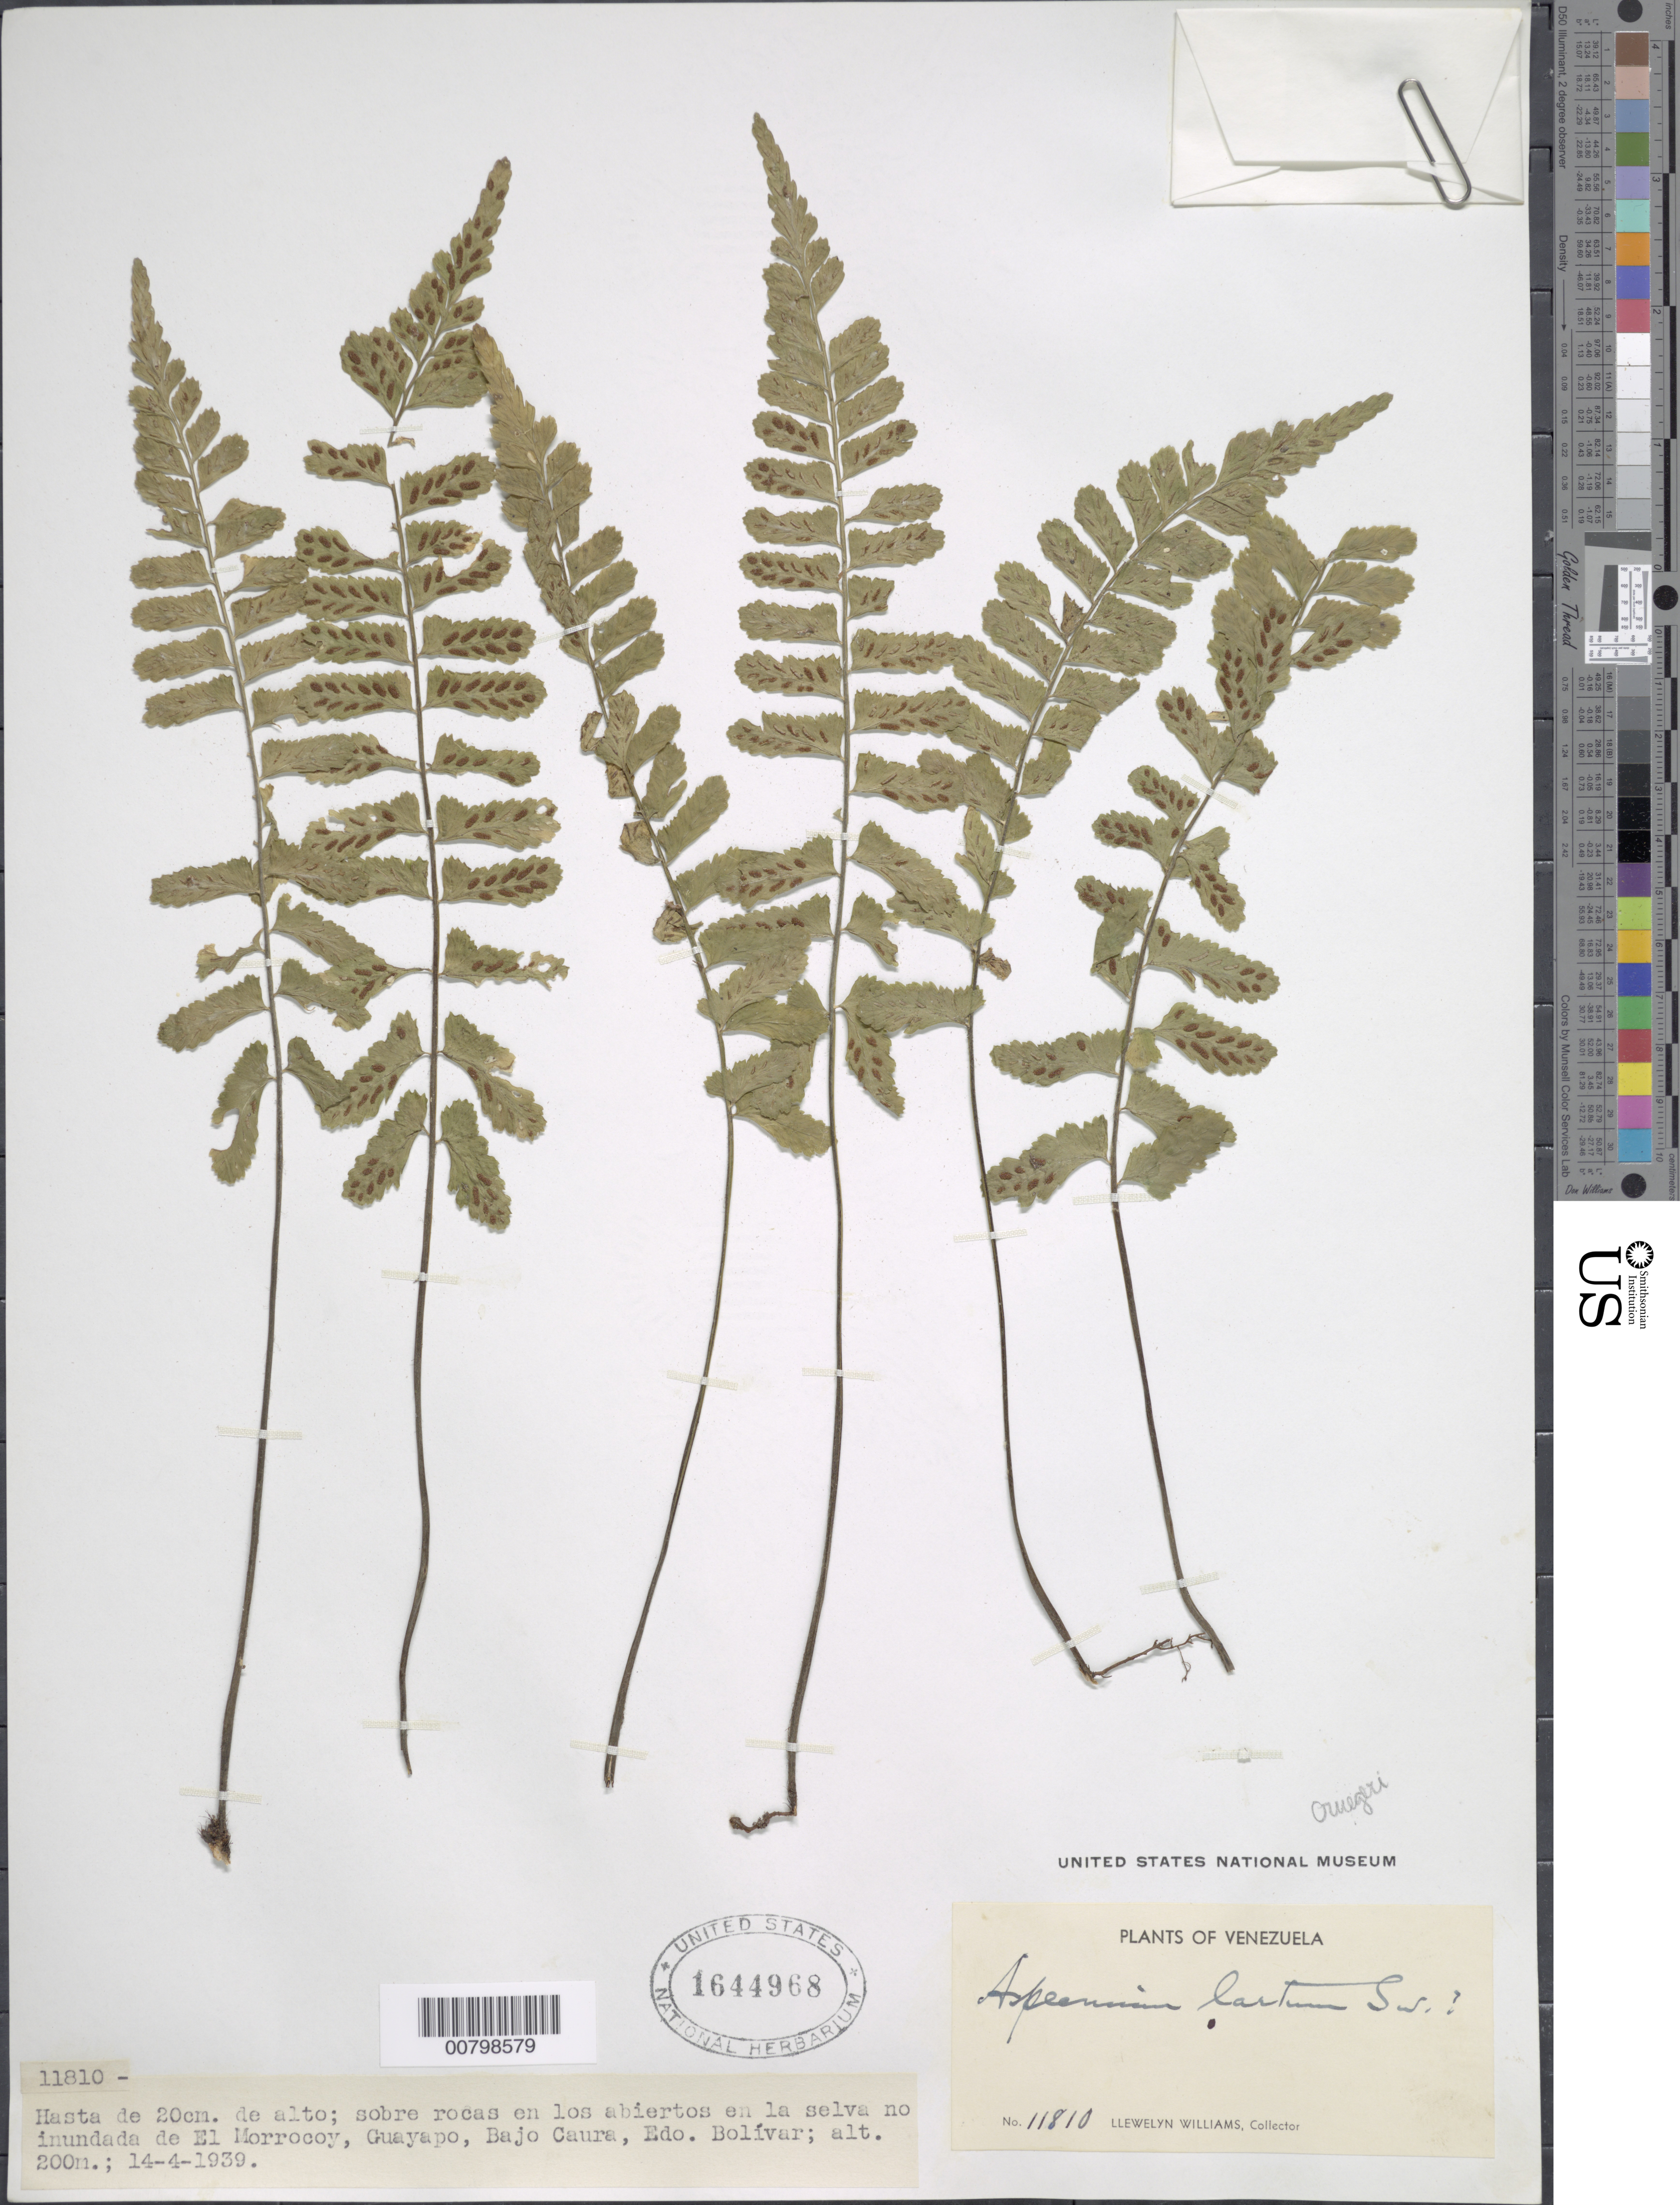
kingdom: Plantae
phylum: Tracheophyta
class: Polypodiopsida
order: Polypodiales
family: Aspleniaceae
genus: Asplenium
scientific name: Asplenium laetum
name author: Sw.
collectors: Ll. Williams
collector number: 11800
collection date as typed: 14-Apr-39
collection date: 1939-04-14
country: Venezuela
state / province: Bolívar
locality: El Morrocoy, Guayapo, Bajo Caura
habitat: Sobre rocas, en los abiertos en la selva no inundada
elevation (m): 200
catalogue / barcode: US 1644968